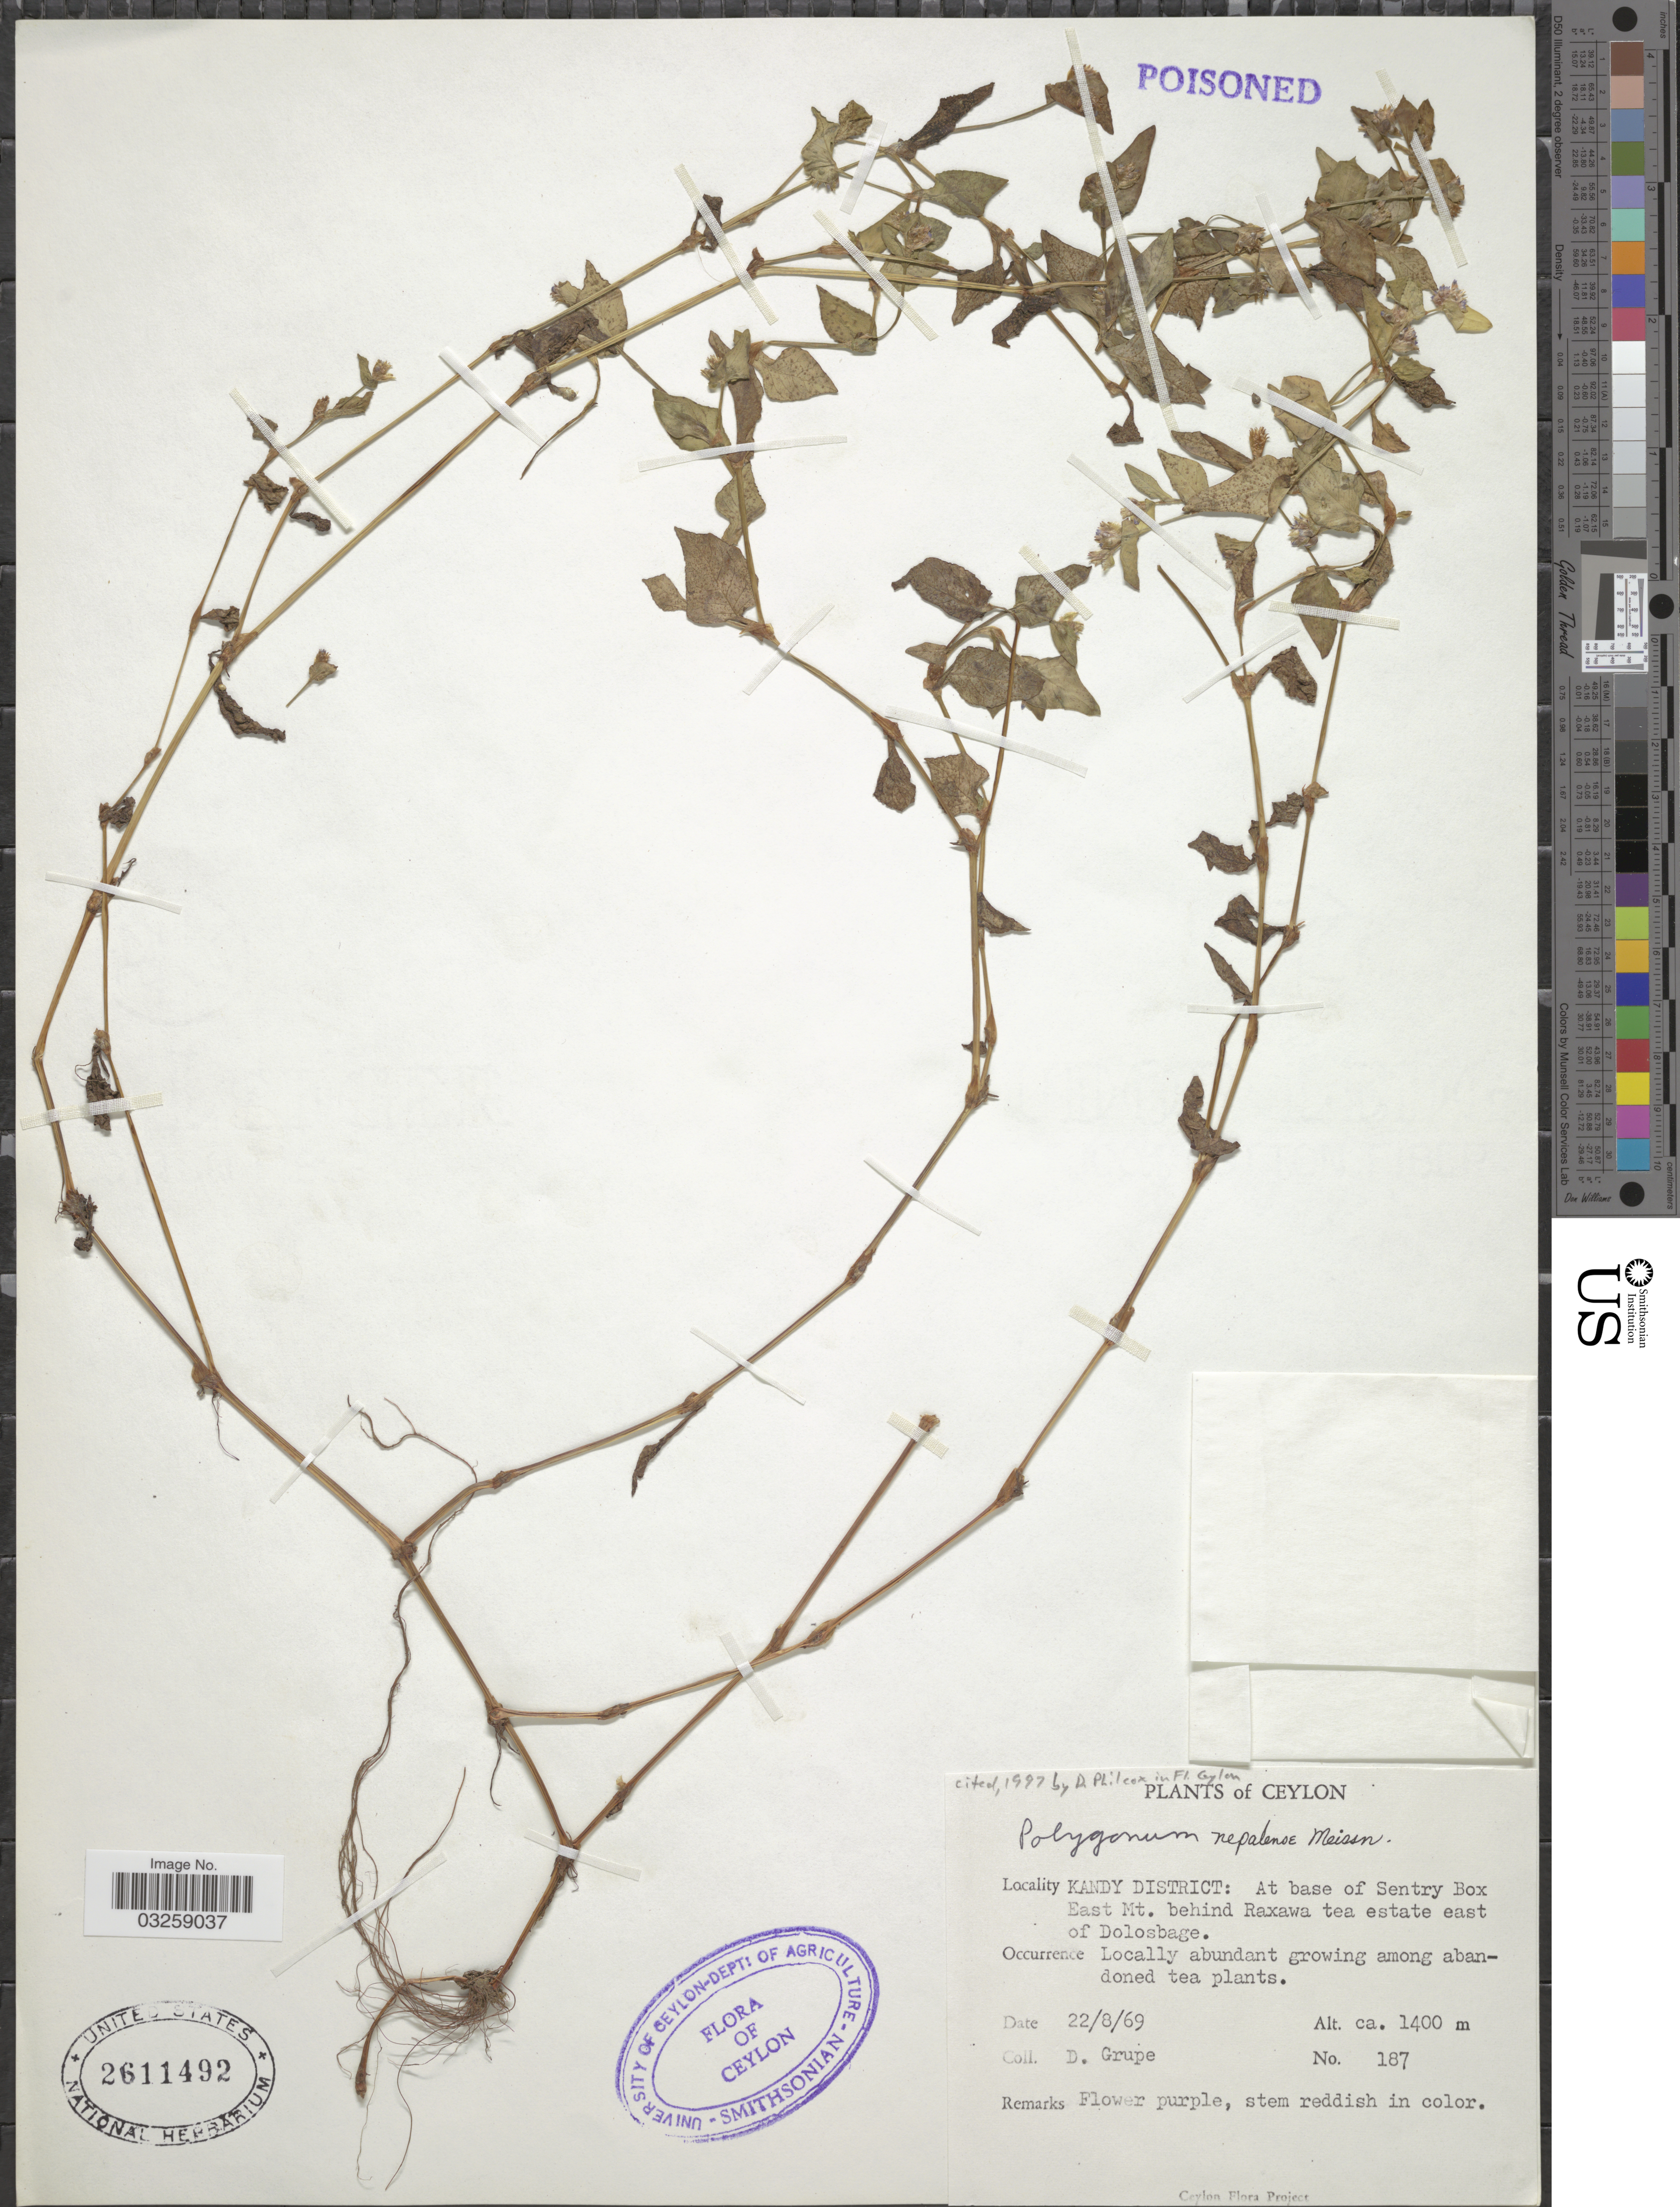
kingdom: Plantae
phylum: Tracheophyta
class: Magnoliopsida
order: Caryophyllales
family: Polygonaceae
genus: Polygonum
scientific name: Polygonum nepalense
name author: Meisn.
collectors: D. Grupe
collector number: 187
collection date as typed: Transcribed d/m/y: 22/8/69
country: Sri Lanka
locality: Ceylon. Kandy District: At base of Sentry Box East Mt. behind Raxawa tea estate east of Dolosbage.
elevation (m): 1400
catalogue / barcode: US 2611492